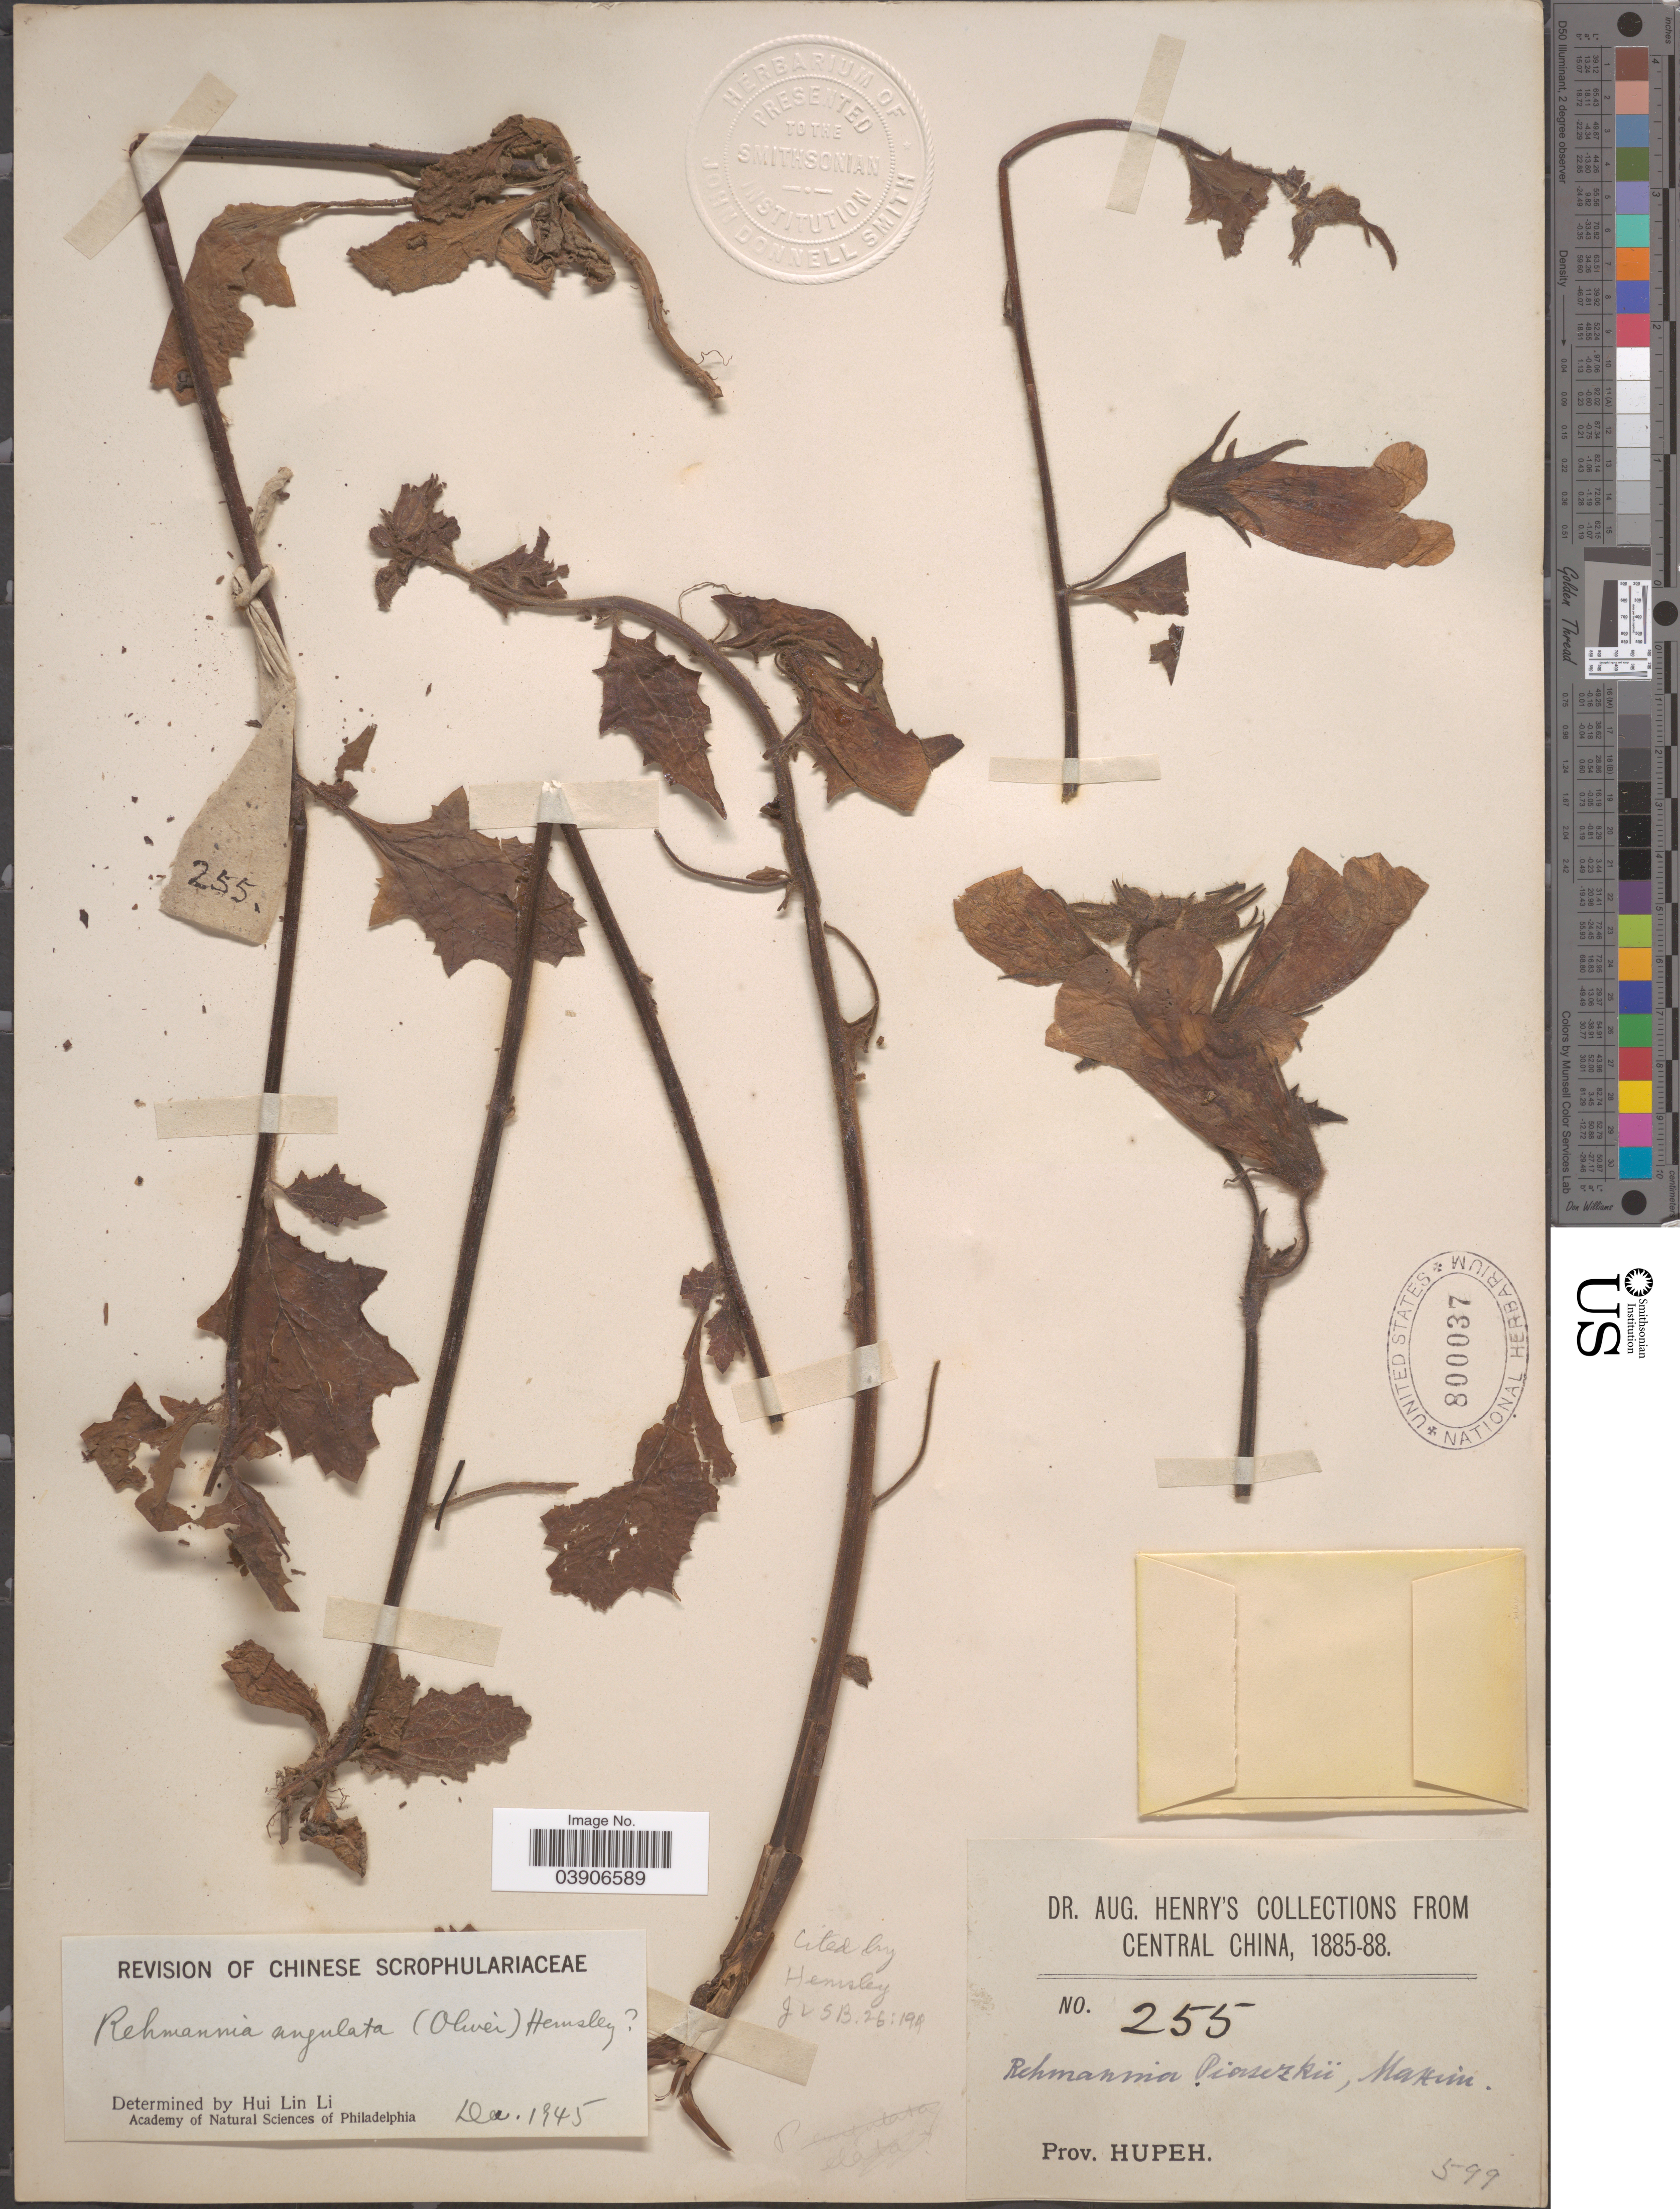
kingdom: Plantae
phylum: Tracheophyta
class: Magnoliopsida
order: Lamiales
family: Rehmanniaceae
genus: Rehmannia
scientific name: Rehmannia piasezkii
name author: Maxim.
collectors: A. Henry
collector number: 255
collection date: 1885/1888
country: China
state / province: Hubei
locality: Central China. Prov. Hupeh.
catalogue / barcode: US 800037